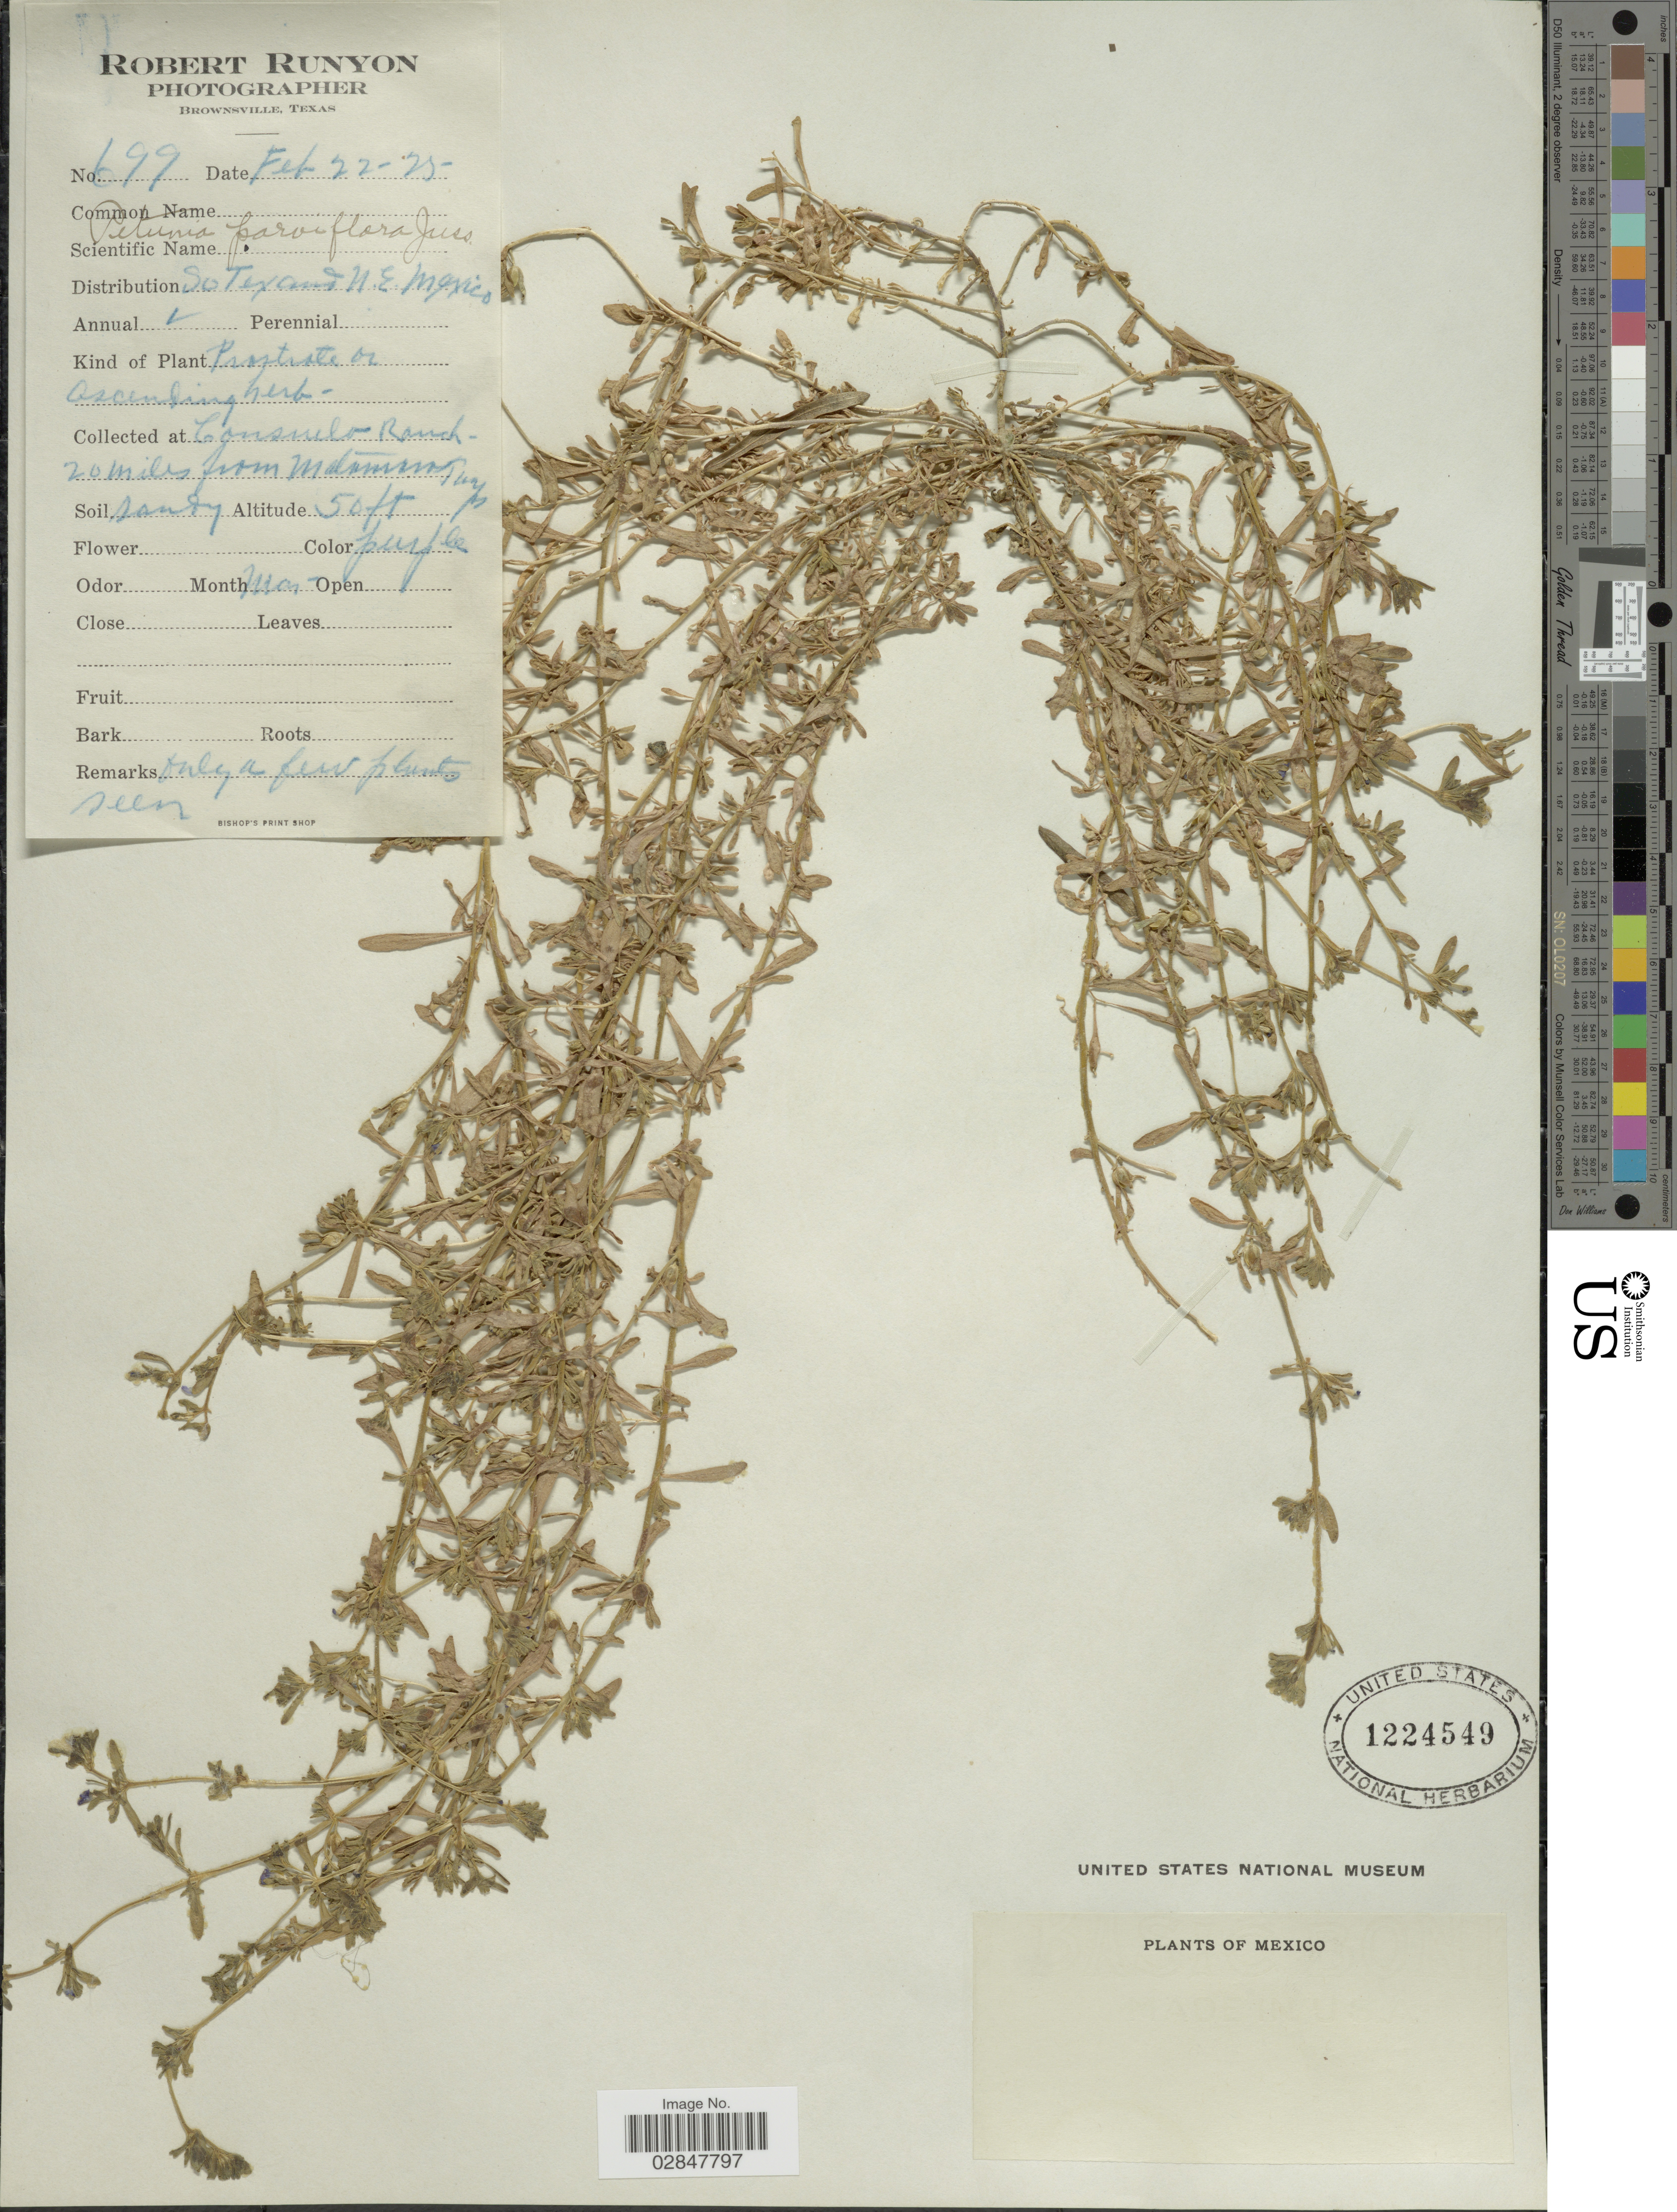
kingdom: Plantae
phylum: Tracheophyta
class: Magnoliopsida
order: Solanales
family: Solanaceae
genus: Petunia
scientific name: Petunia parviflora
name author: Juss.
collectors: R. Runyon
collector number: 699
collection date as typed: Transcribed d/m/y: 22/2/25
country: Mexico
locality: Consuelo Ranch, 20 miles from Matamoros.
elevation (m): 15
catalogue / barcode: US 1224549